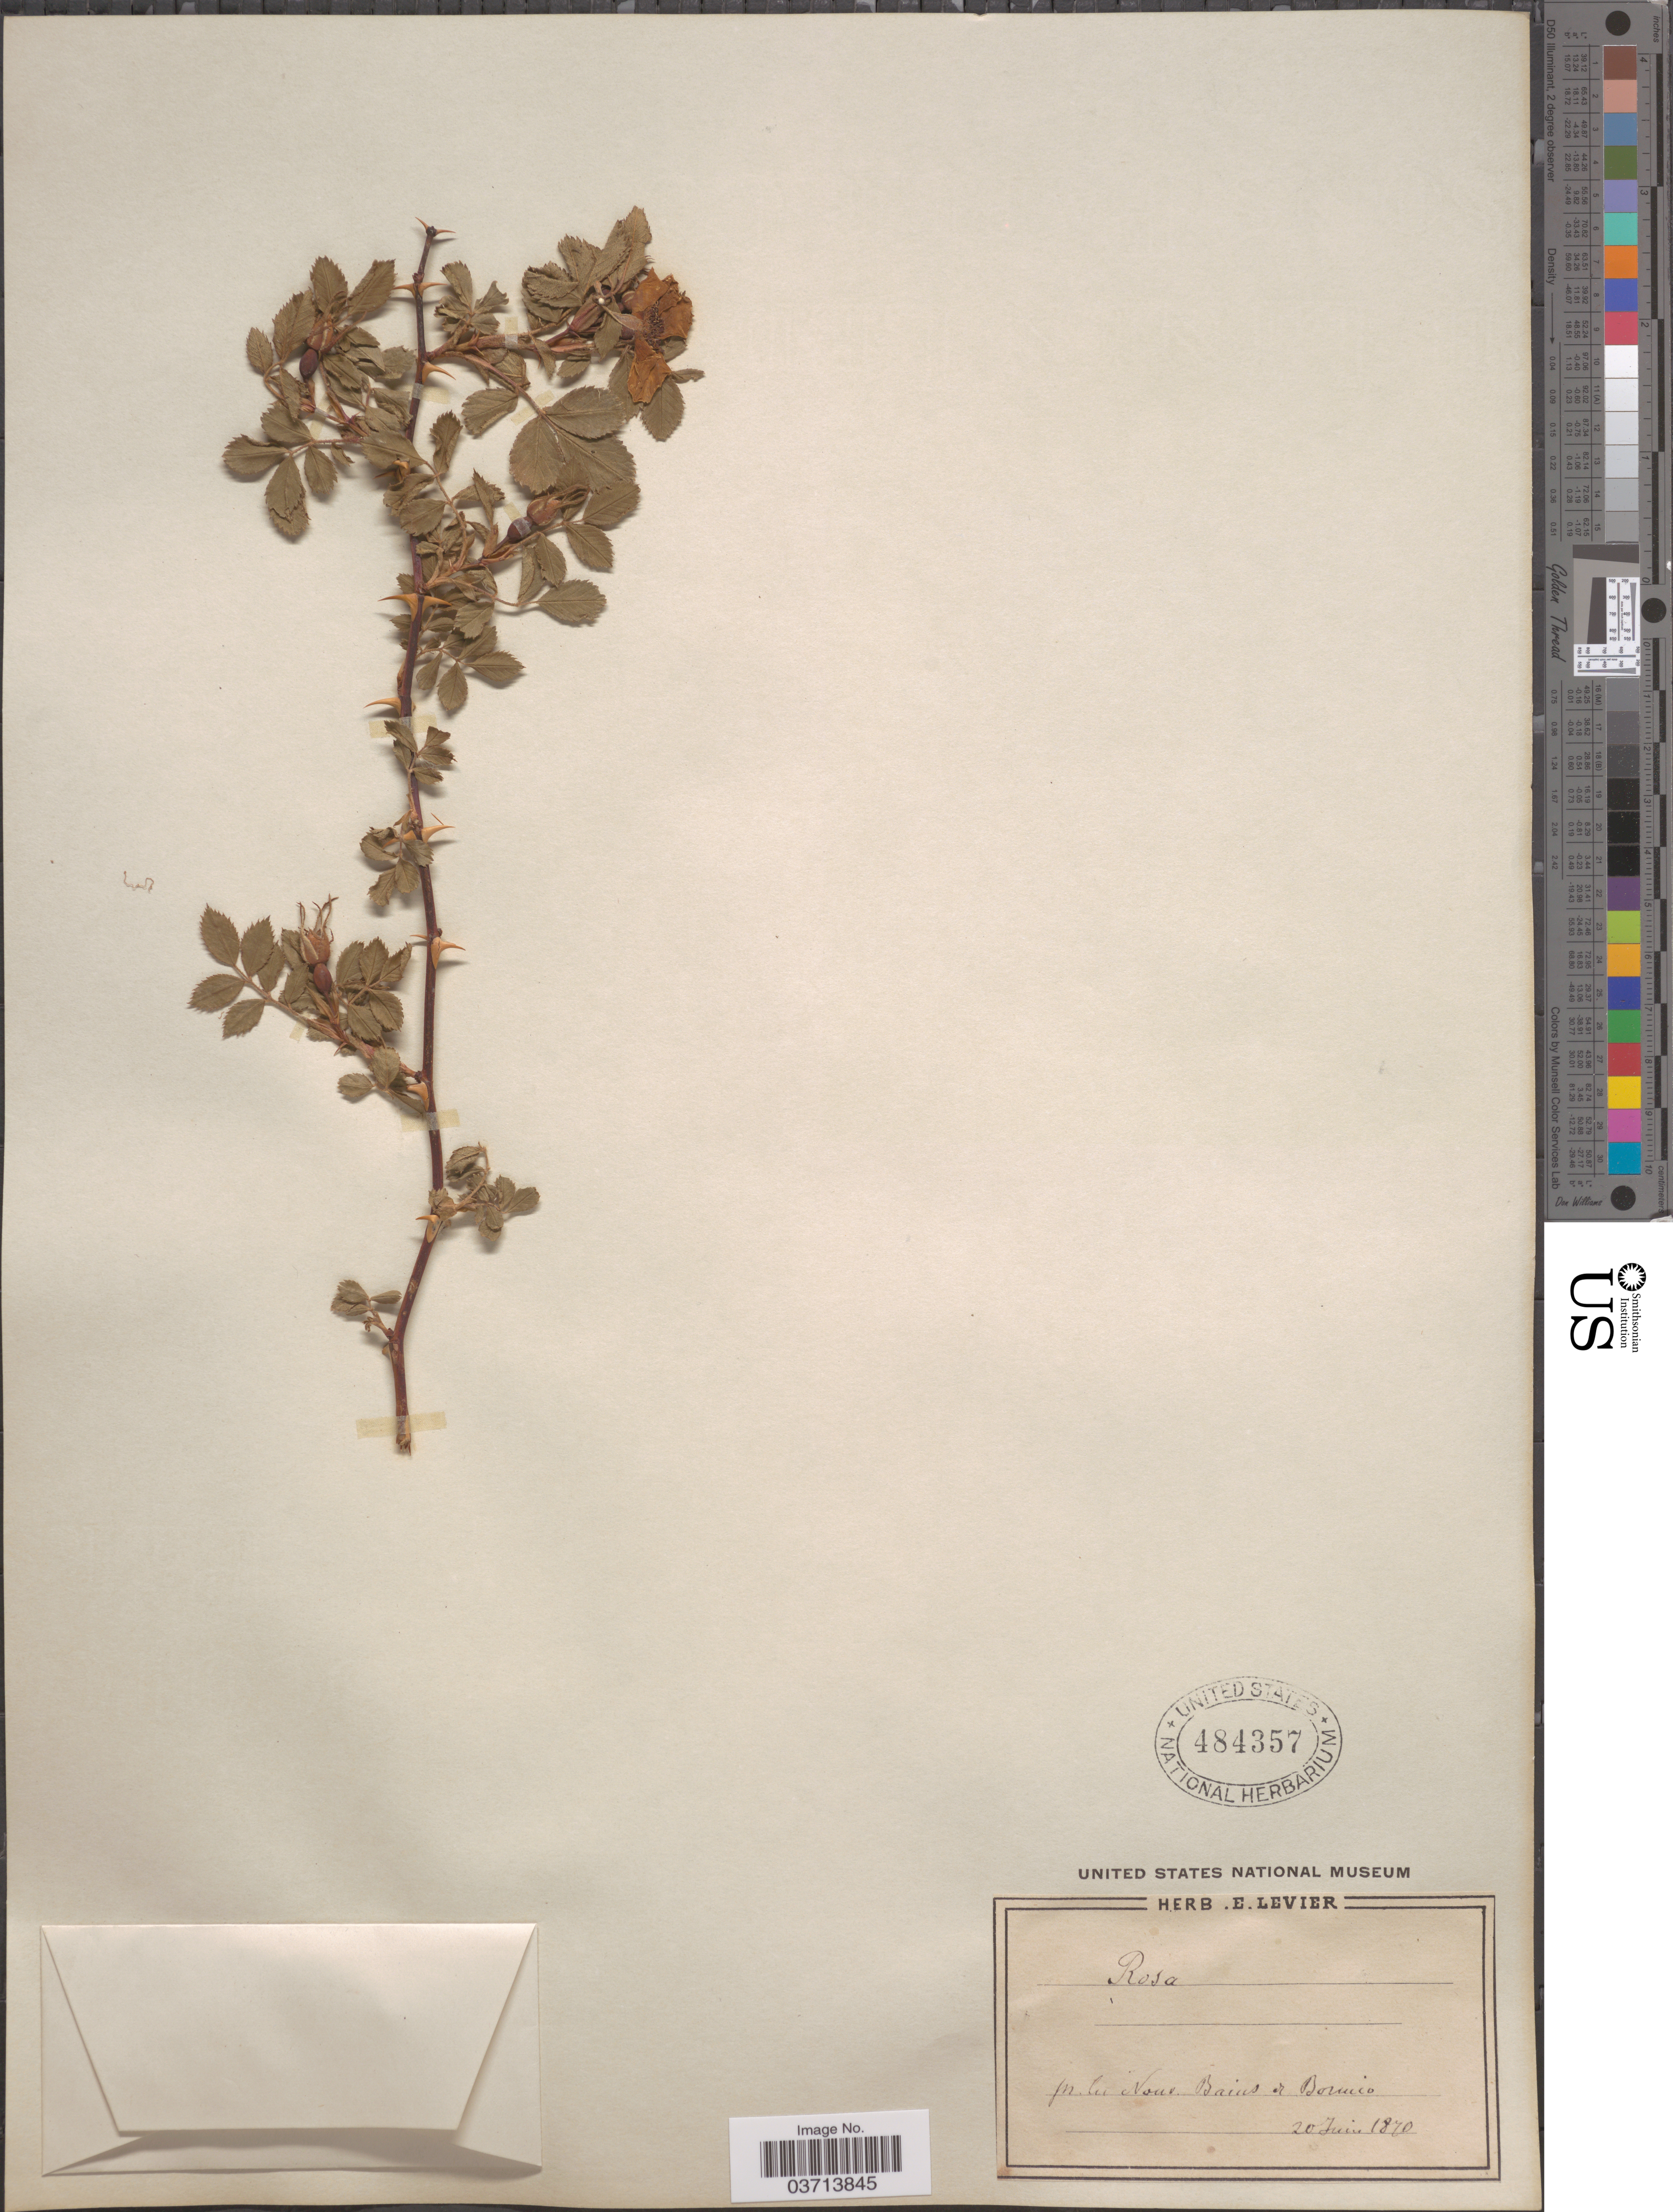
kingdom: Plantae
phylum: Tracheophyta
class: Magnoliopsida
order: Rosales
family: Rosaceae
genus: Rosa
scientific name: Rosa sp.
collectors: Ex herb. E. Levier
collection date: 1870-06-20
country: Italy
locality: Pr. lu Noue [interpreted]. Bains di Bormio.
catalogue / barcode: US 484357